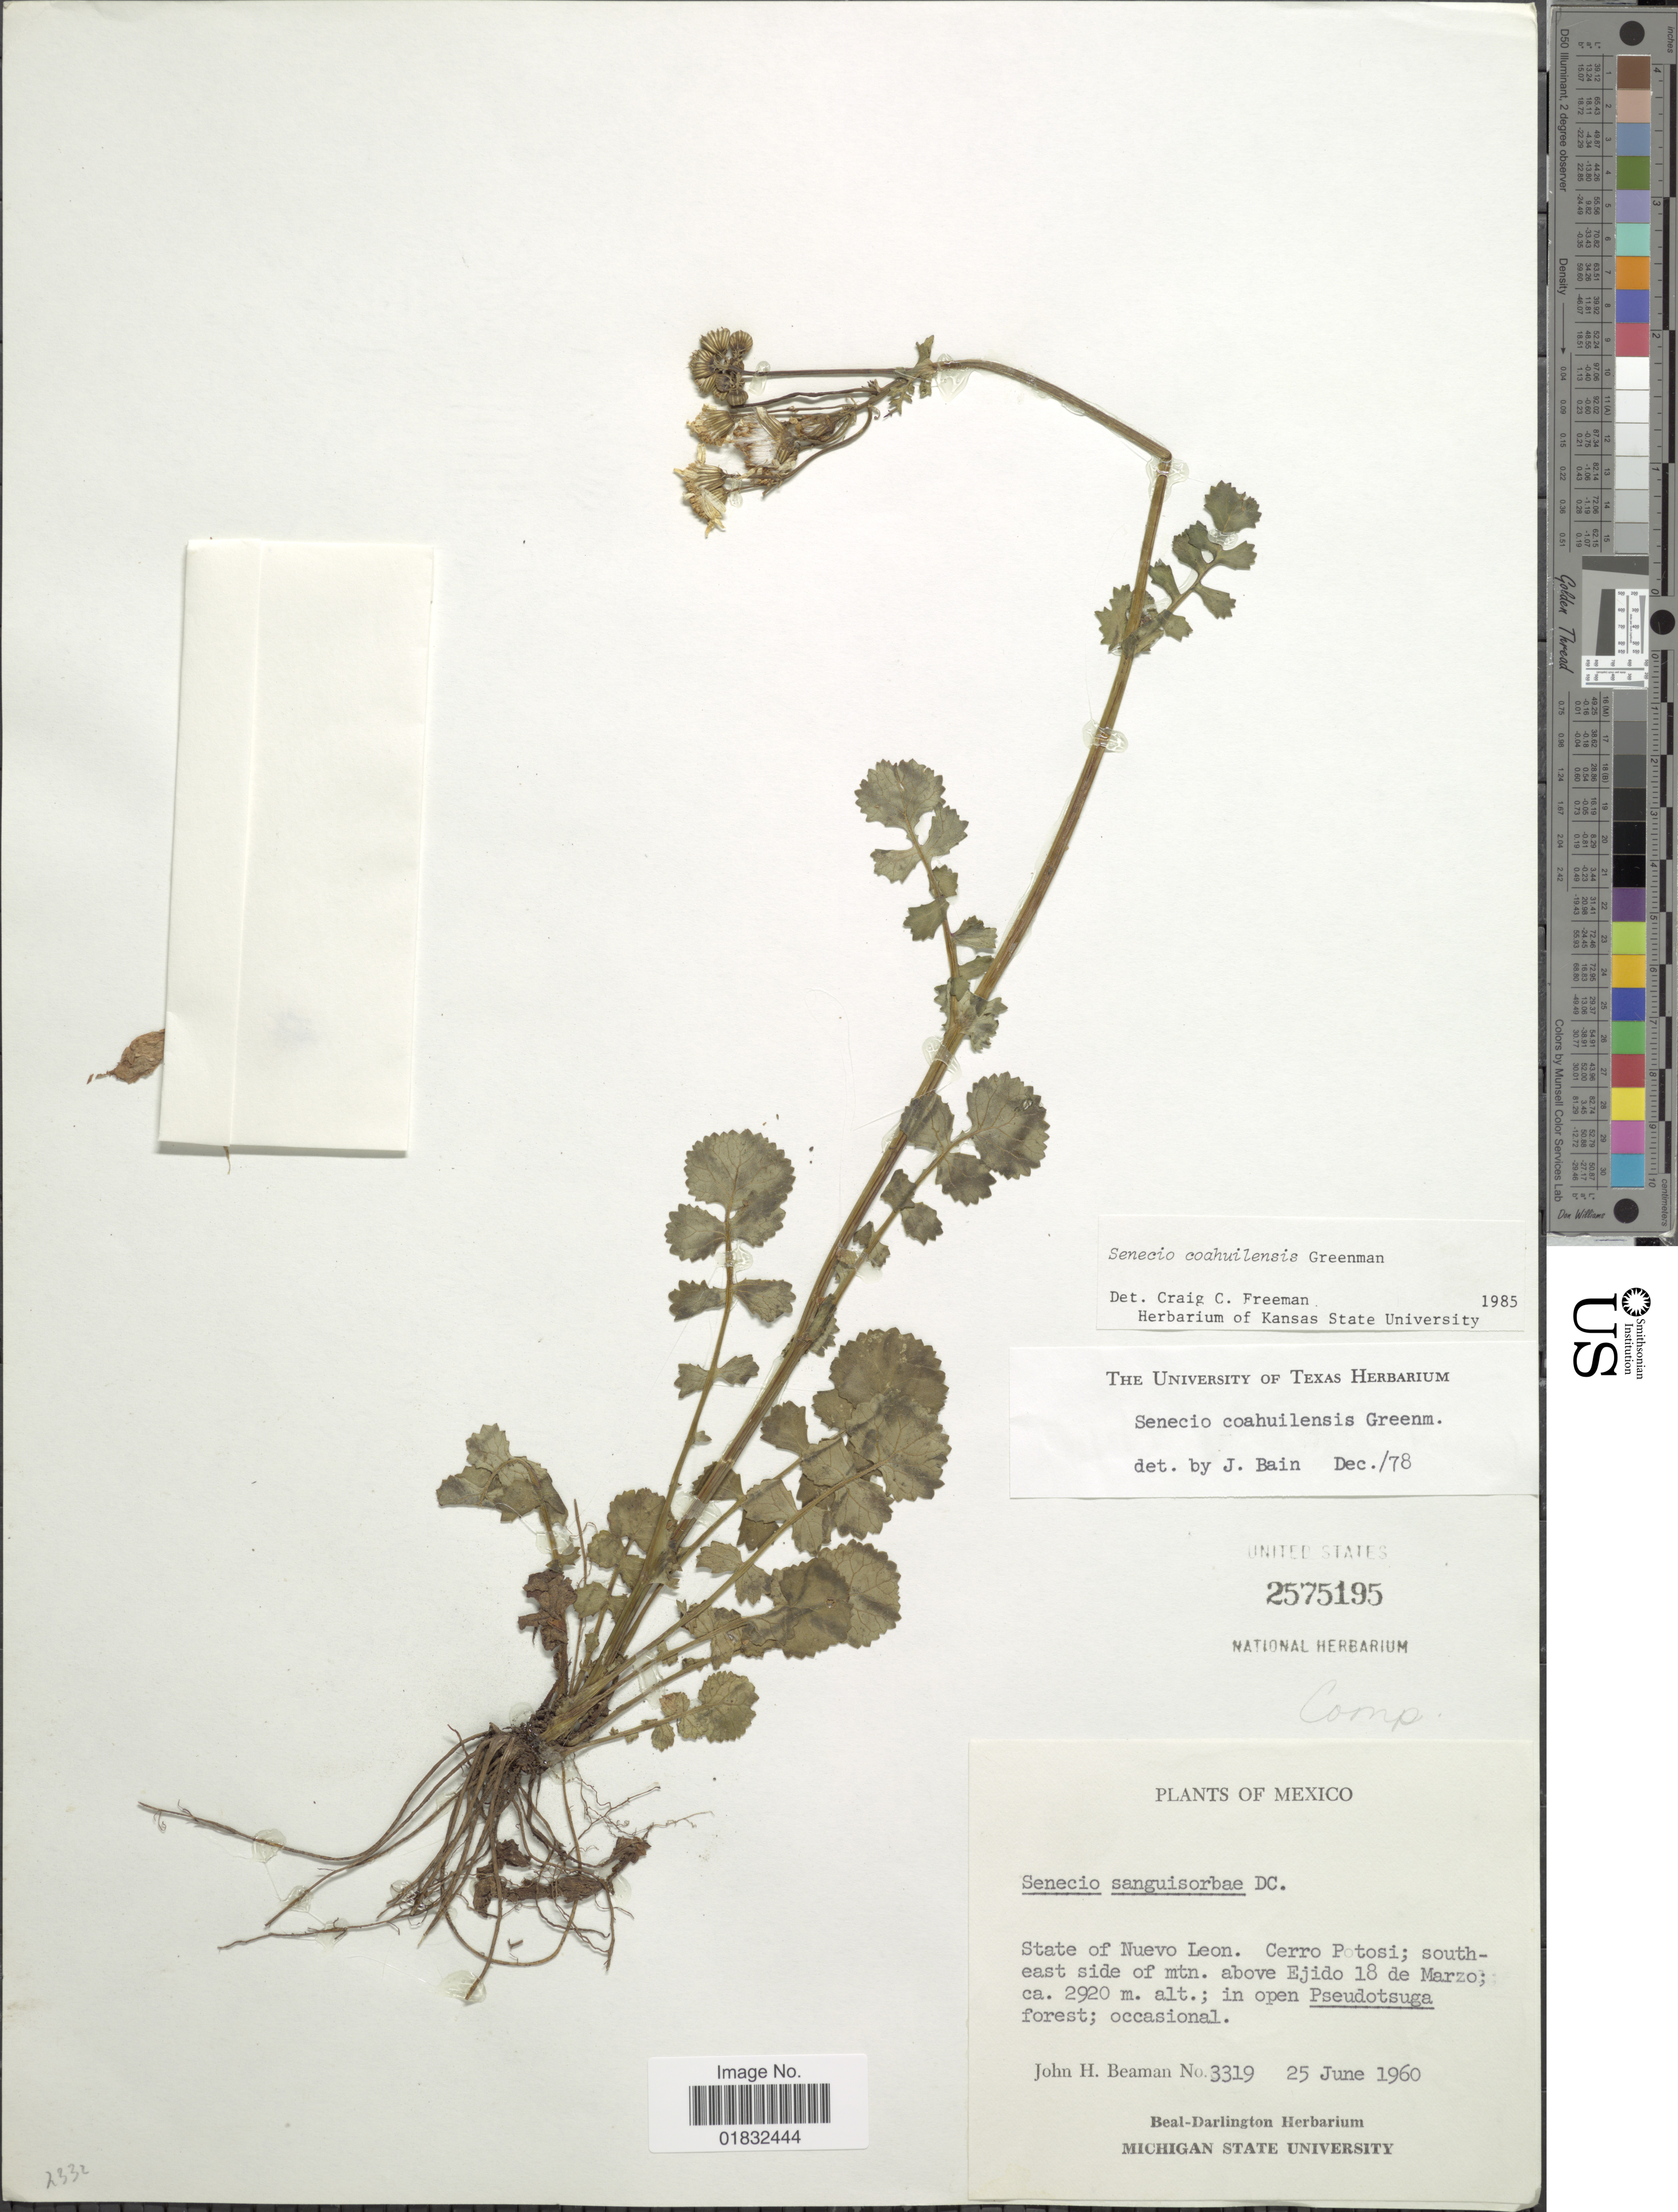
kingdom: Plantae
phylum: Tracheophyta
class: Magnoliopsida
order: Asterales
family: Asteraceae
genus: Packera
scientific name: Packera coahuilensis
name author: (Greenm.) C. Jeffrey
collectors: J. H. Beaman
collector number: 3319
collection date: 1960-06-25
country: Mexico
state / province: Nuevo León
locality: Cerro Potosi; south-east side of mtn. above Ejido 18 de Marzo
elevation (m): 2920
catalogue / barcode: US 2575195